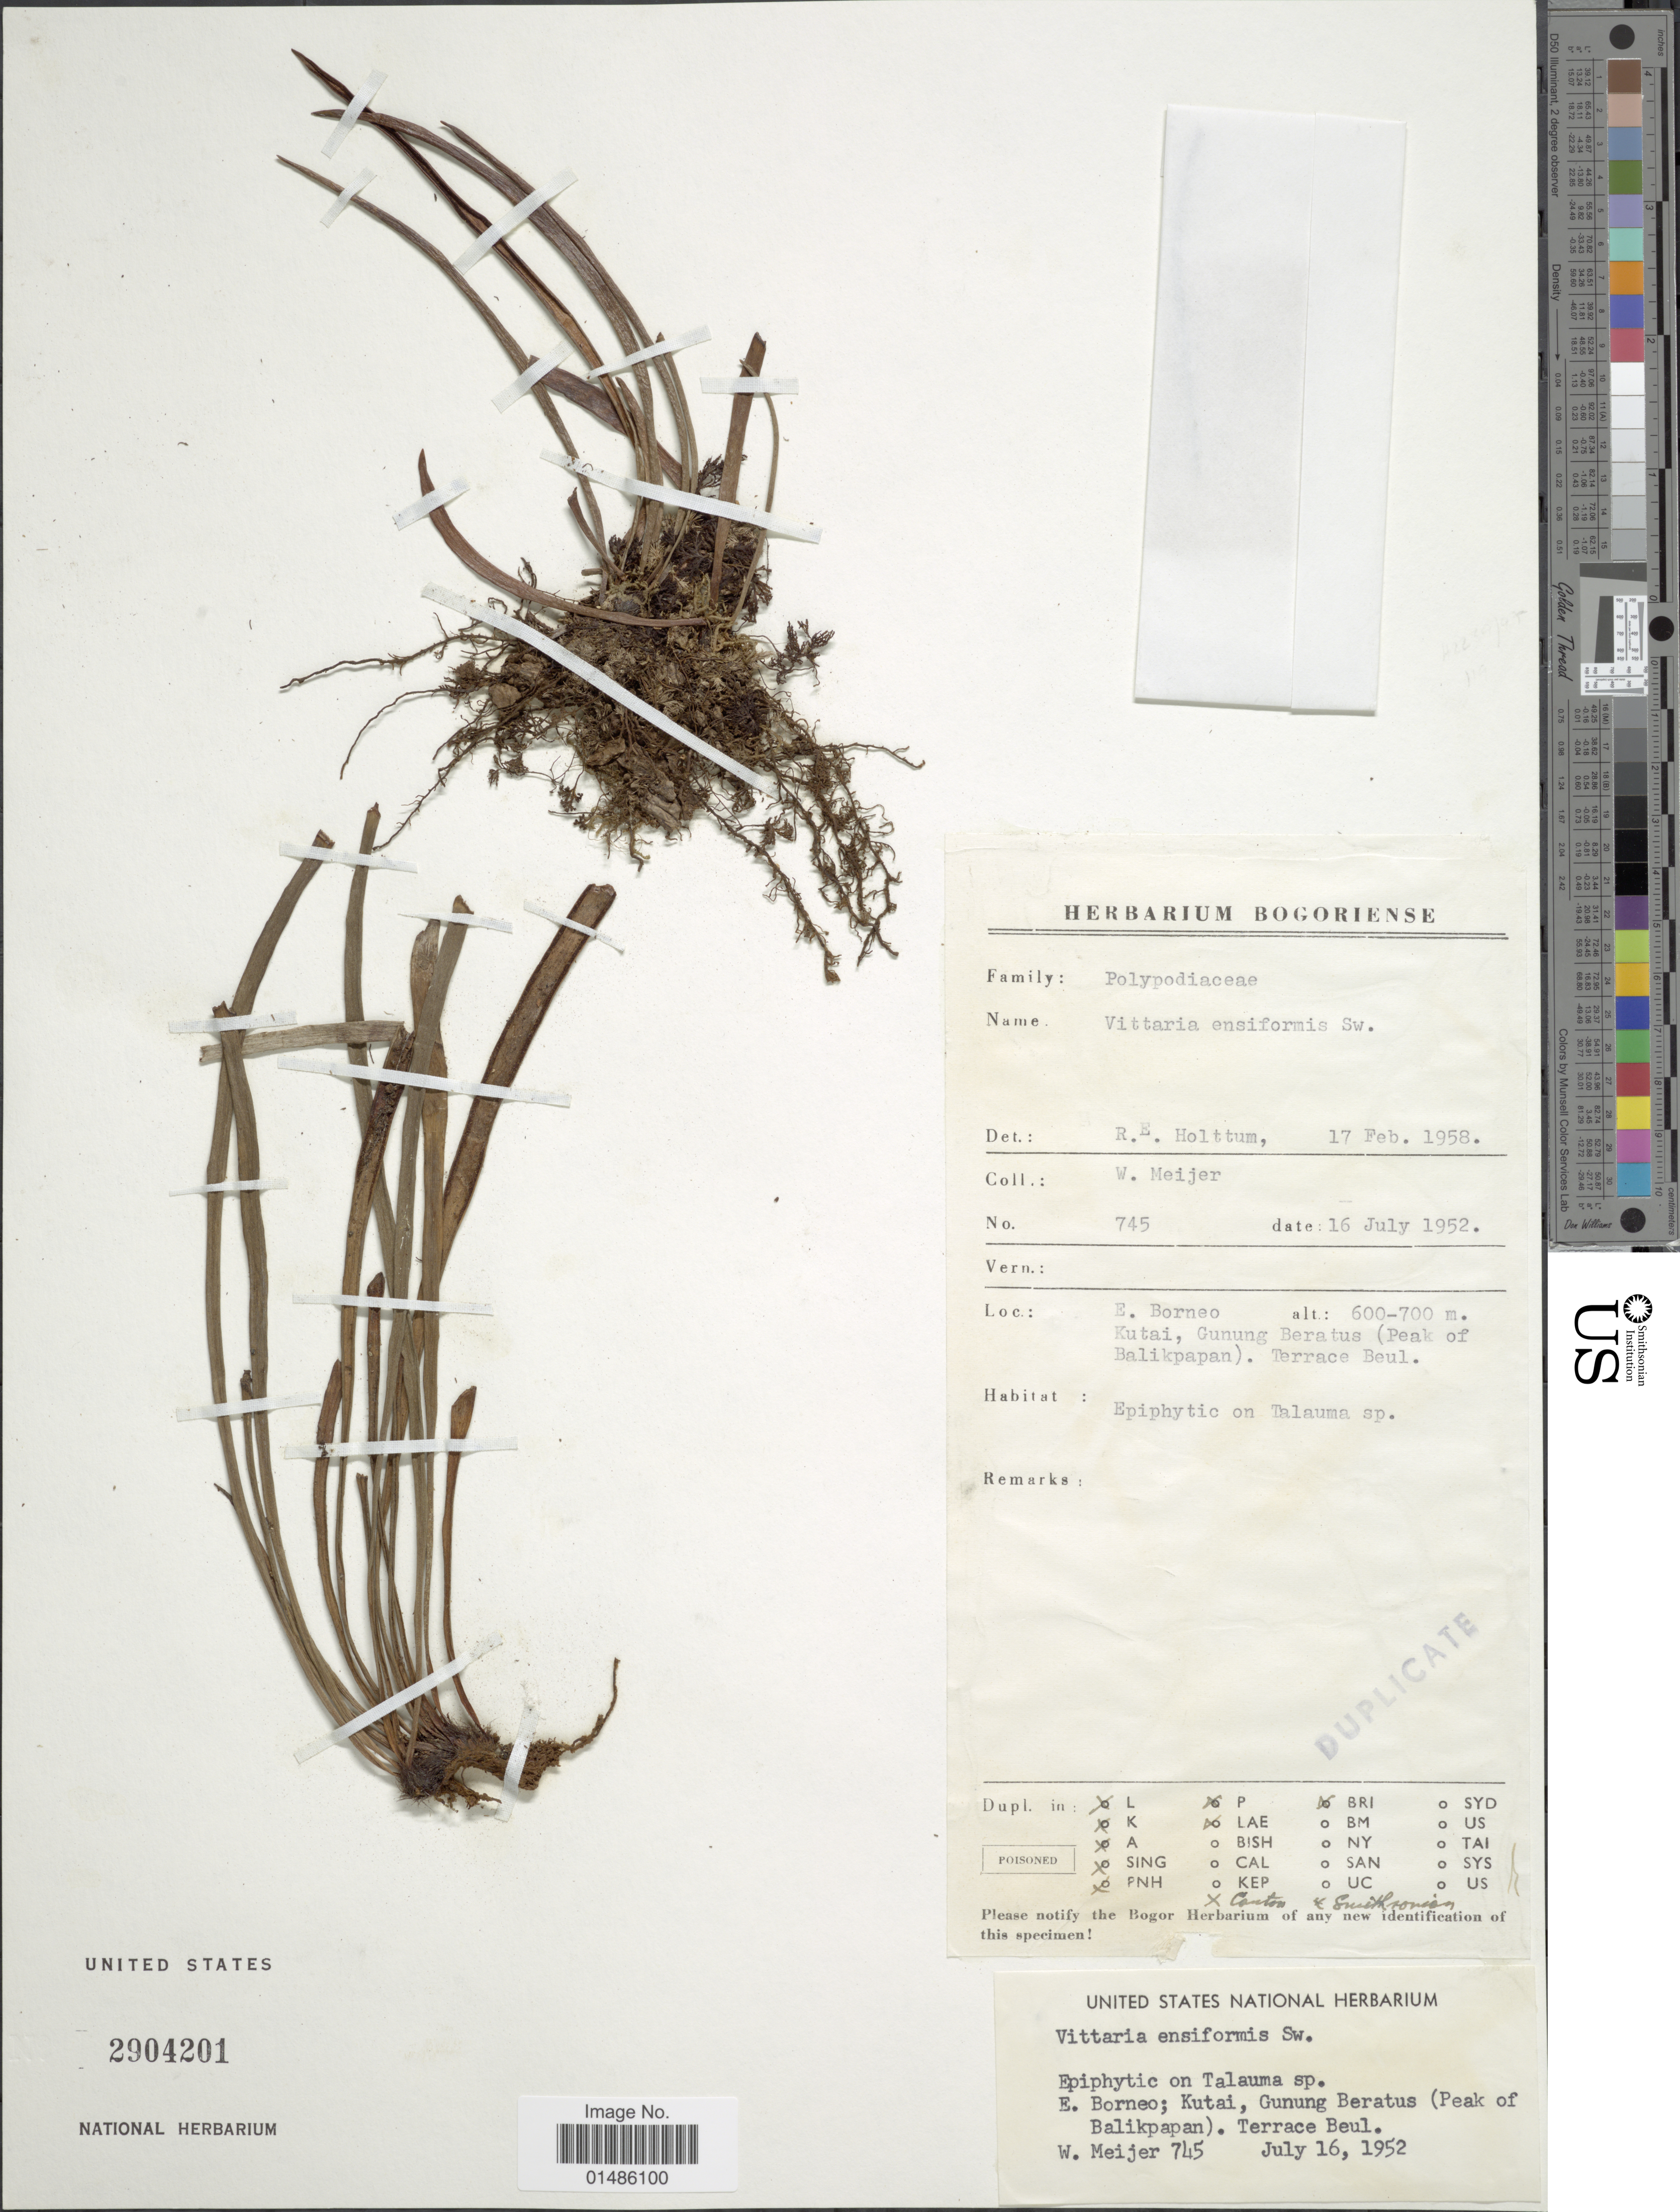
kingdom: Plantae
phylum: Tracheophyta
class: Polypodiopsida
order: Polypodiales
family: Pteridaceae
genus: Haplopteris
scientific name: Haplopteris ensiformis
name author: (Sw.) E.H. Crane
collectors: W. Meijer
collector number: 745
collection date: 1952-07-16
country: Indonesia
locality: E. Borneo, Kutai, Gunung Beratus (Peak of Balikpapan). Terrace Beul.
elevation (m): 600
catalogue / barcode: US 2904201